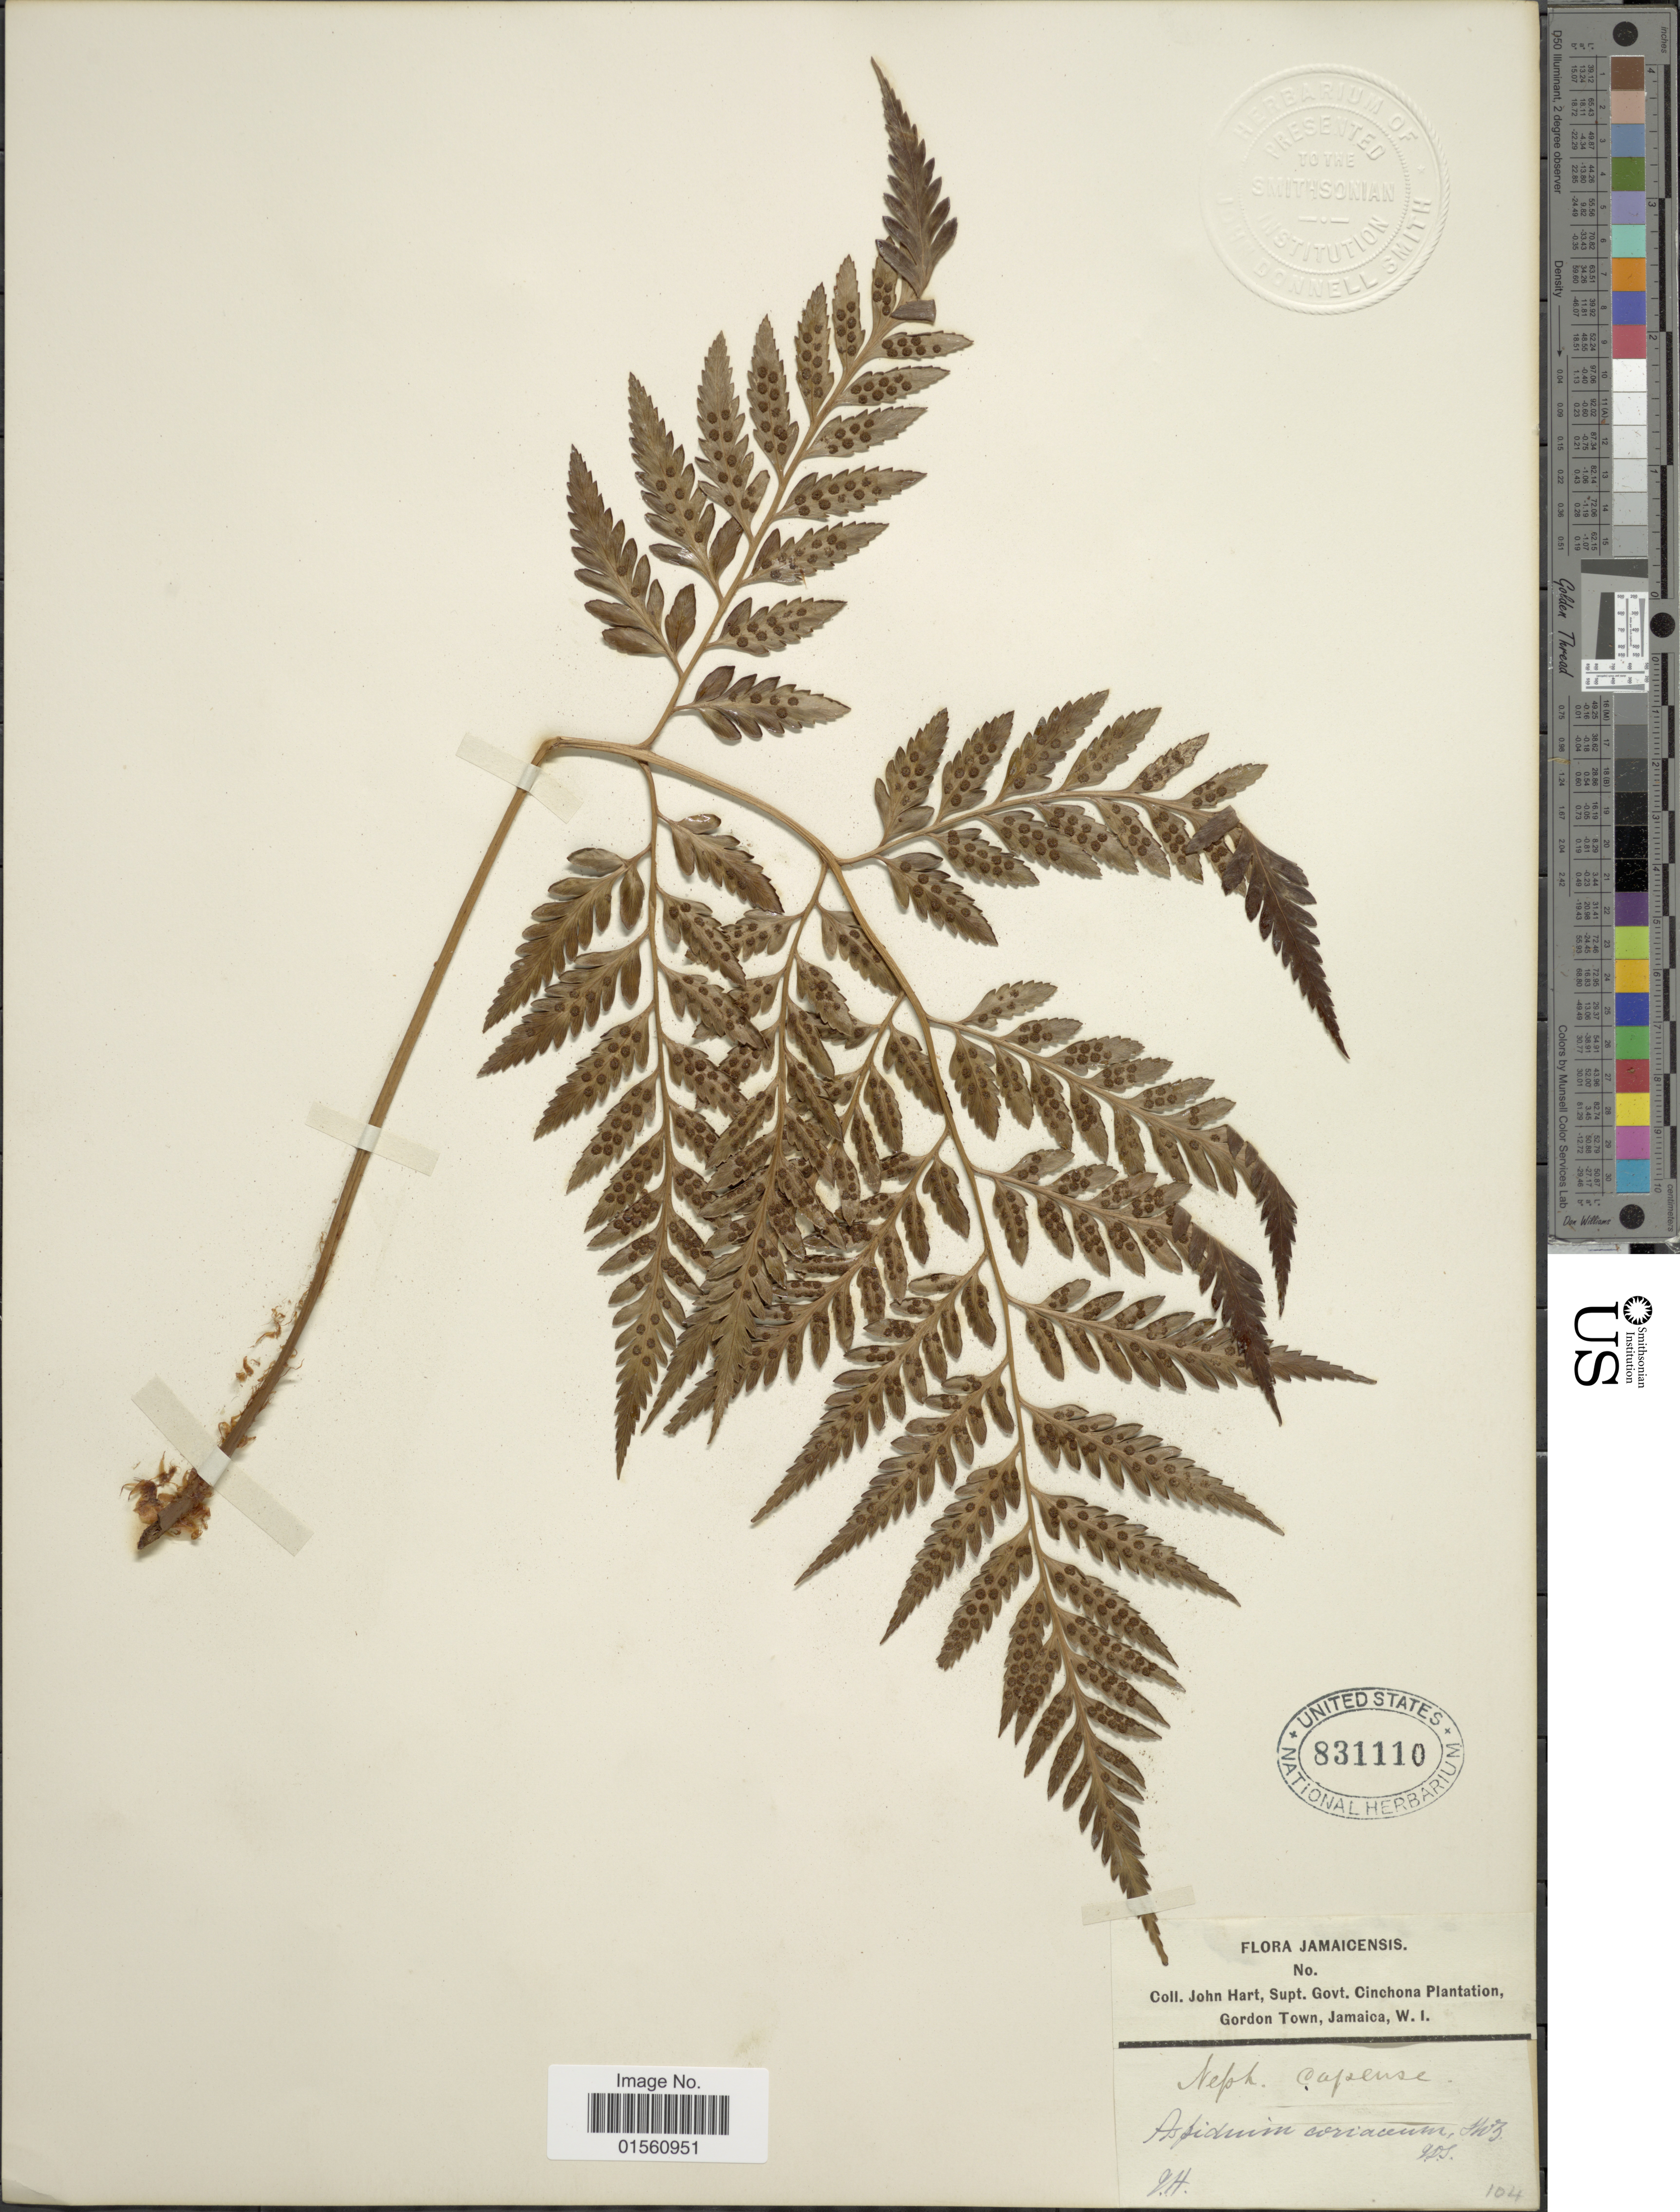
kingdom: Plantae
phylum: Tracheophyta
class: Polypodiopsida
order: Polypodiales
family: Dryopteridaceae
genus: Rumohra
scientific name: Rumohra adiantiformis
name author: (G. Forst.) Ching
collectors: J. H. Hart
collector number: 104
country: Jamaica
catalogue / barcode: US 831110